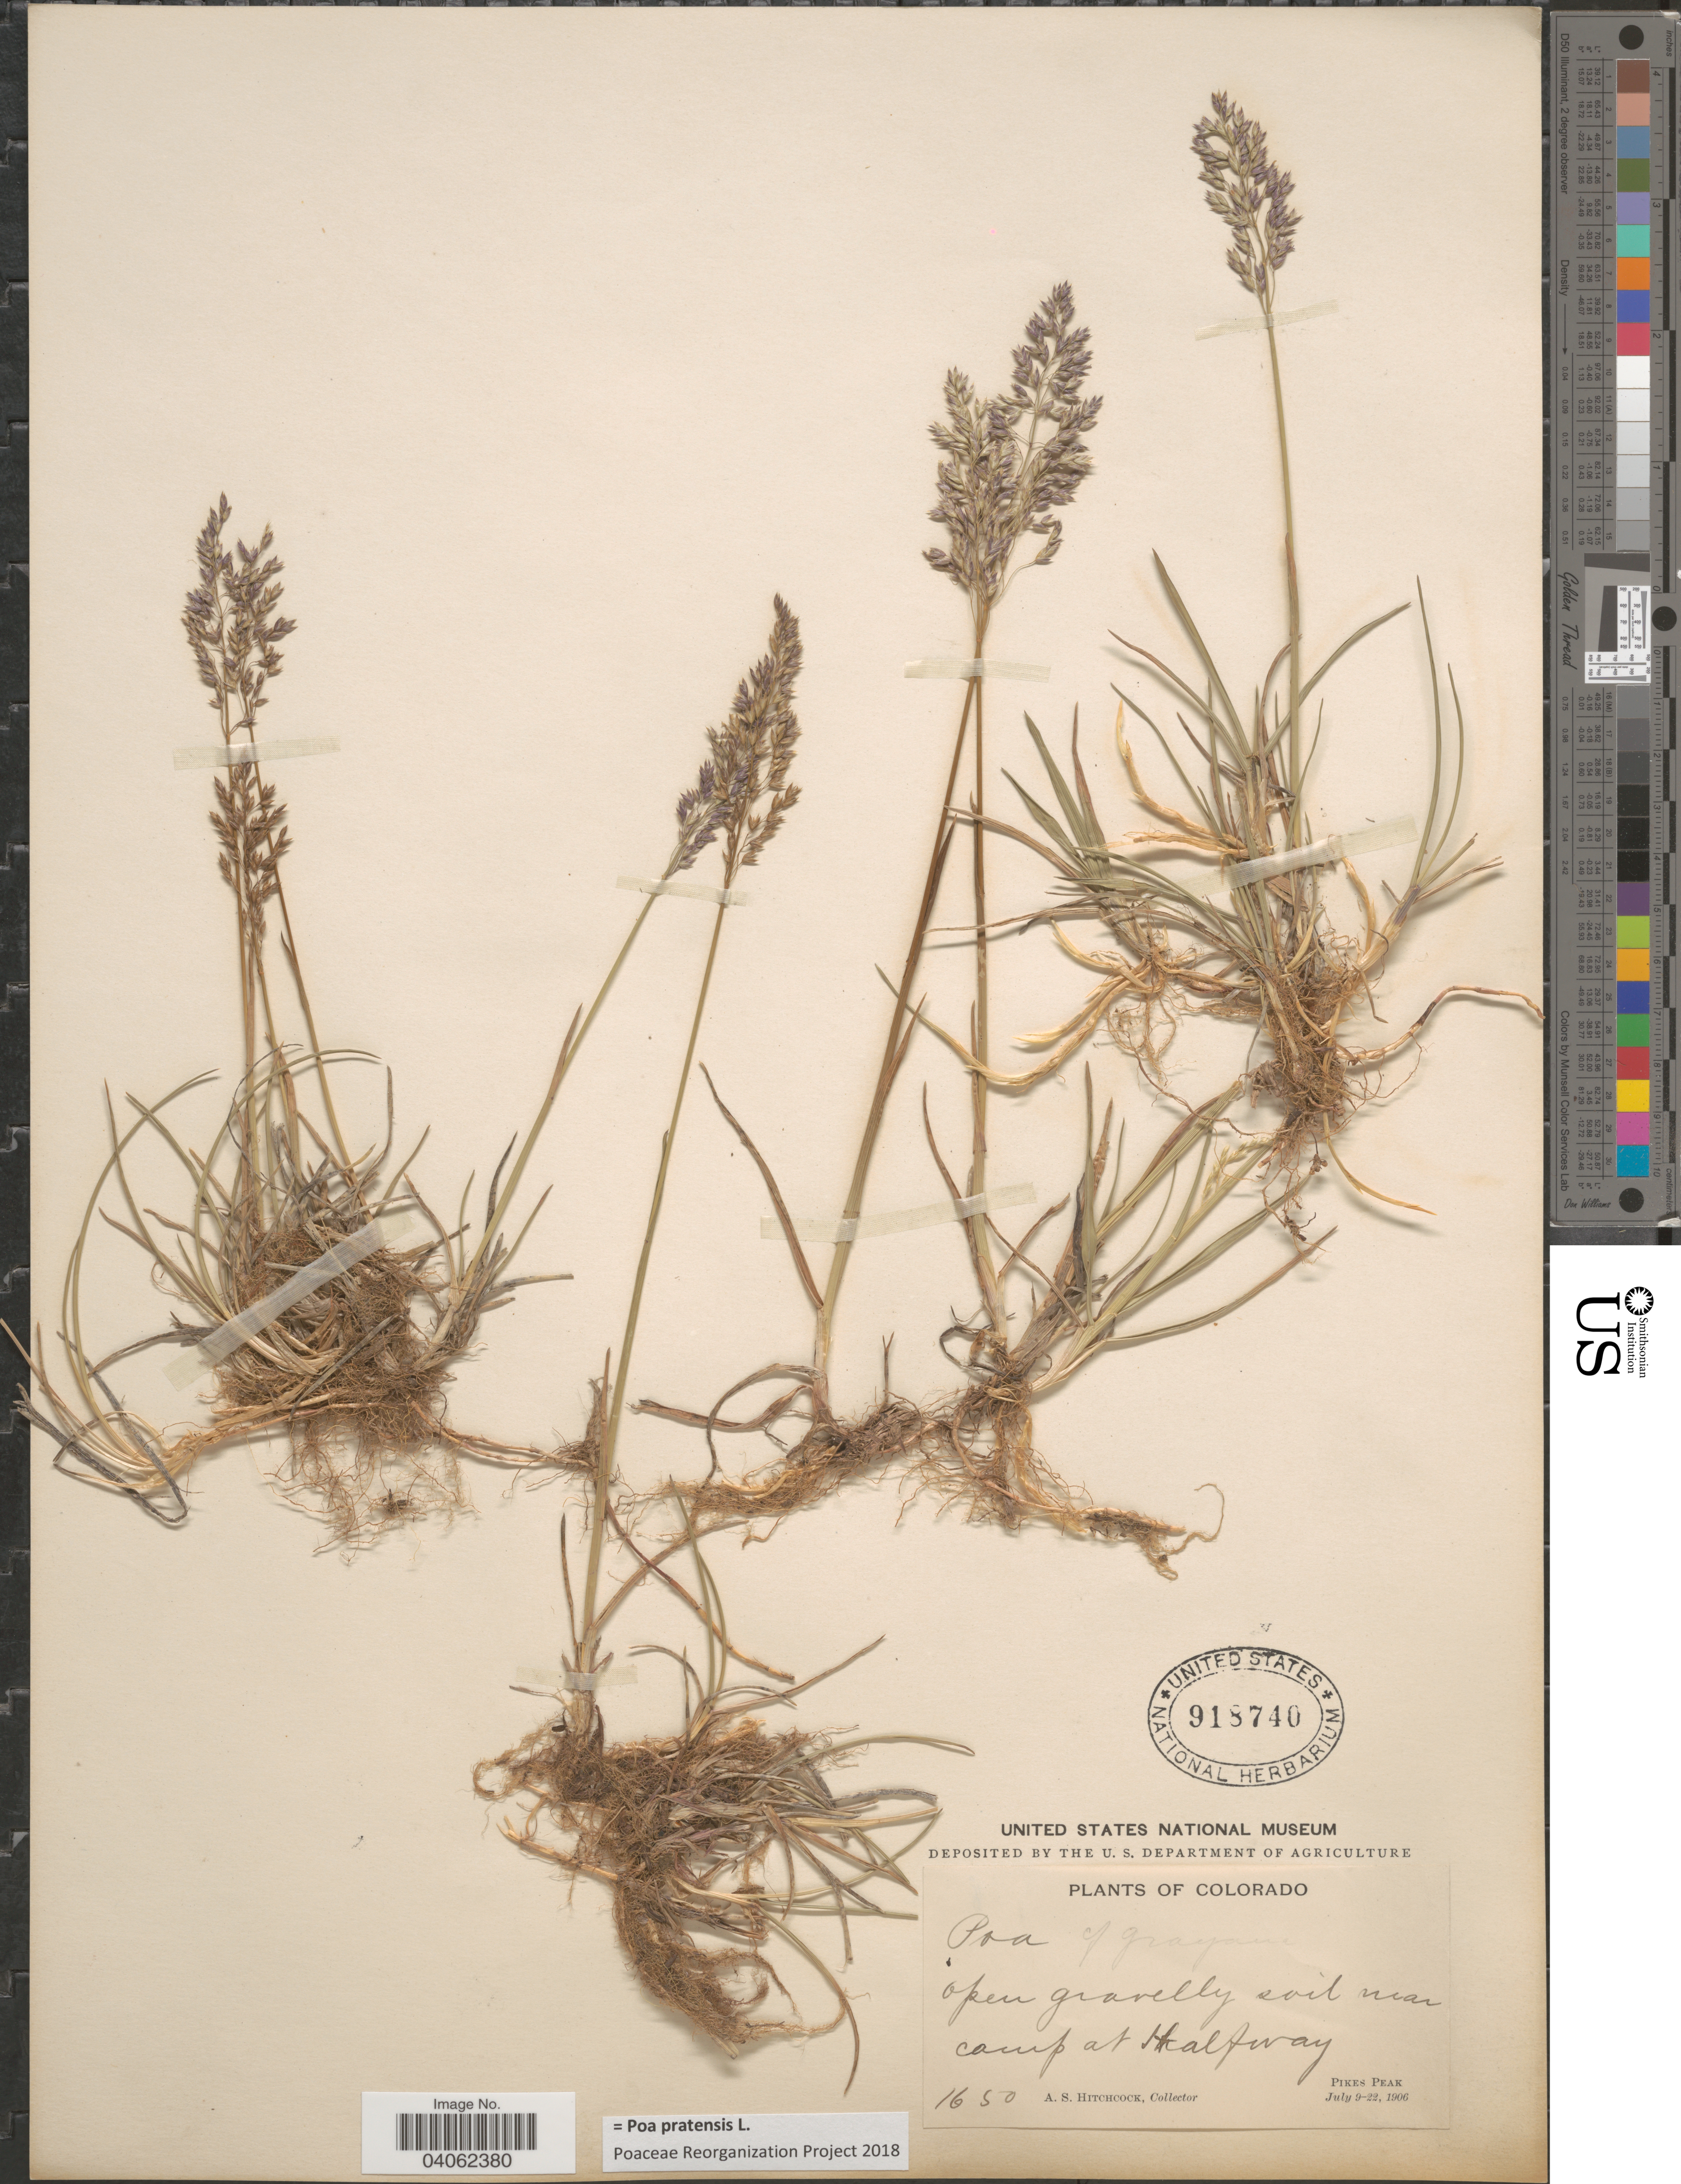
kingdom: Plantae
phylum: Tracheophyta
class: Liliopsida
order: Poales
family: Poaceae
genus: Poa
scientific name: Poa pratensis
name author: L.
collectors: A. S. Hitchcock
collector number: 1650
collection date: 1906-07-09/1906-07-22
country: United States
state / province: Colorado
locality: Near camp at Halfway. Pikes Peak.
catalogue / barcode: US 918740